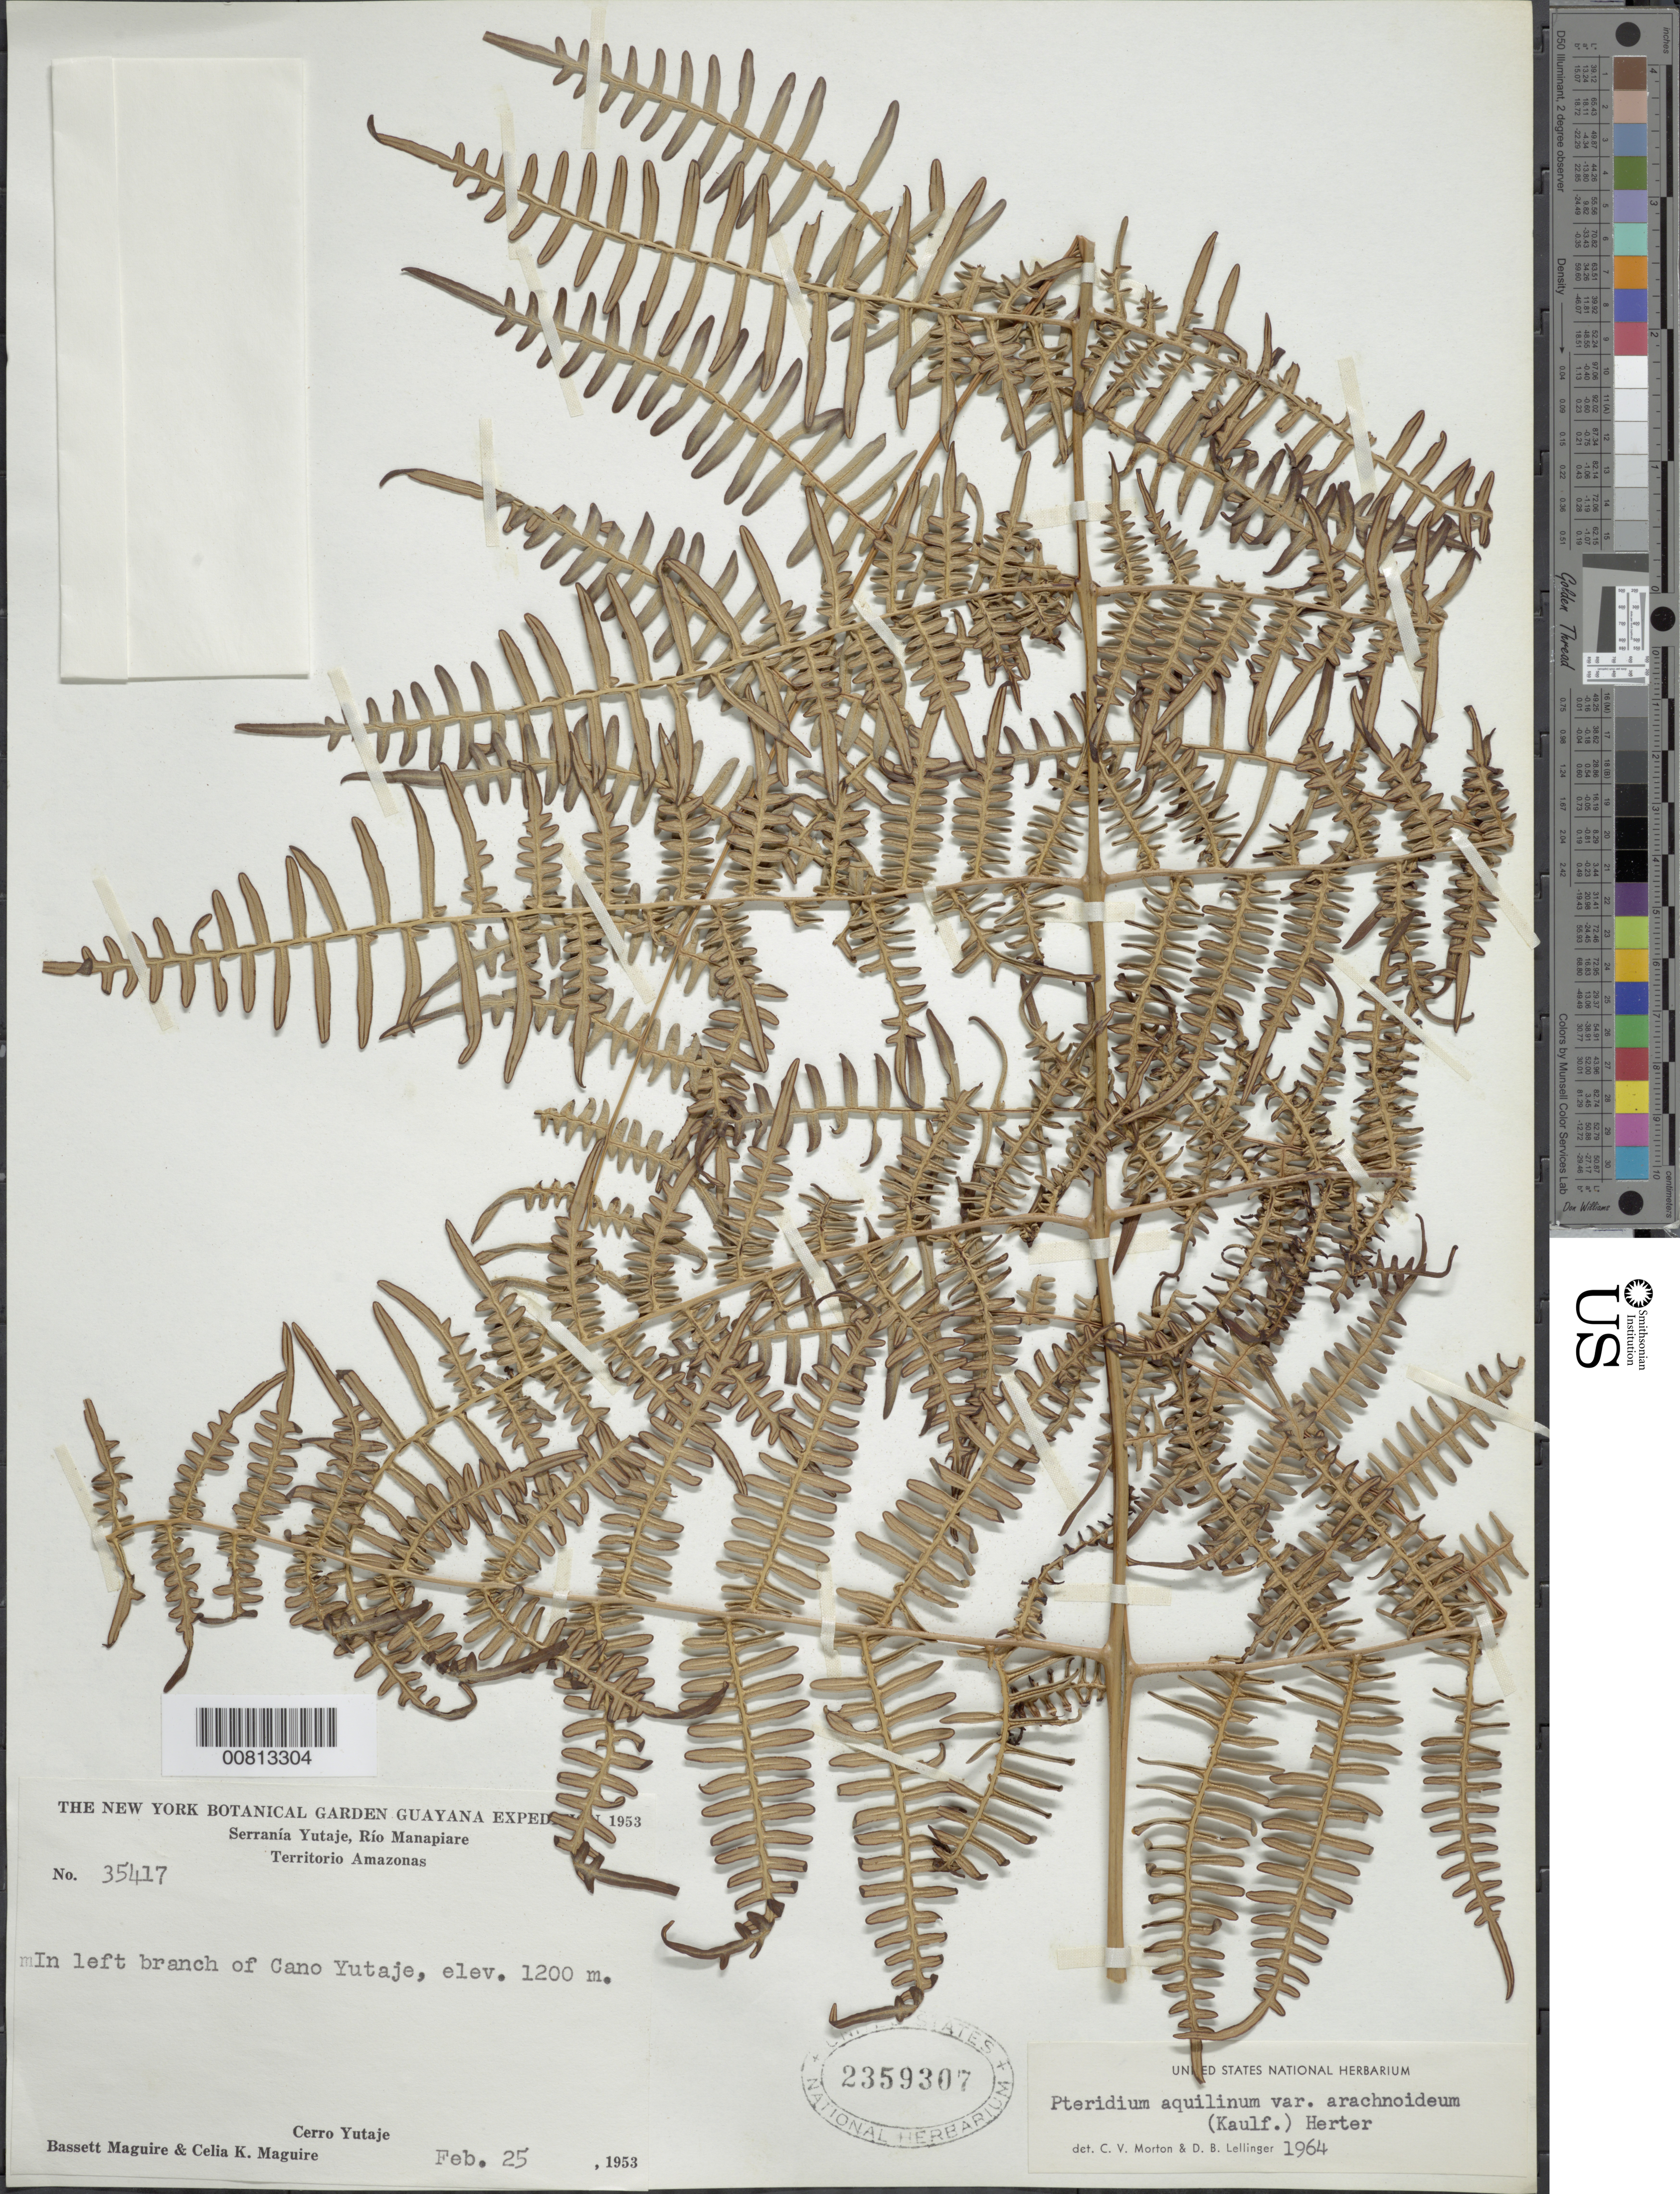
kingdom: Plantae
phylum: Tracheophyta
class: Polypodiopsida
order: Polypodiales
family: Dennstaedtiaceae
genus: Pteridium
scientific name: Pteridium aquilinum var. arachnoideum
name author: (Kaulf.) Herter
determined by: Morton, C. V.; Lellinger, D. B.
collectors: B. Maguire & C. K. Maguire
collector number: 35417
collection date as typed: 25-Feb-53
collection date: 1953-02-25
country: Venezuela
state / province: Amazonas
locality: Serranía Yutajé, Río Manapiare, Caño Yutajé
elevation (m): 1200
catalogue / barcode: US 2359307